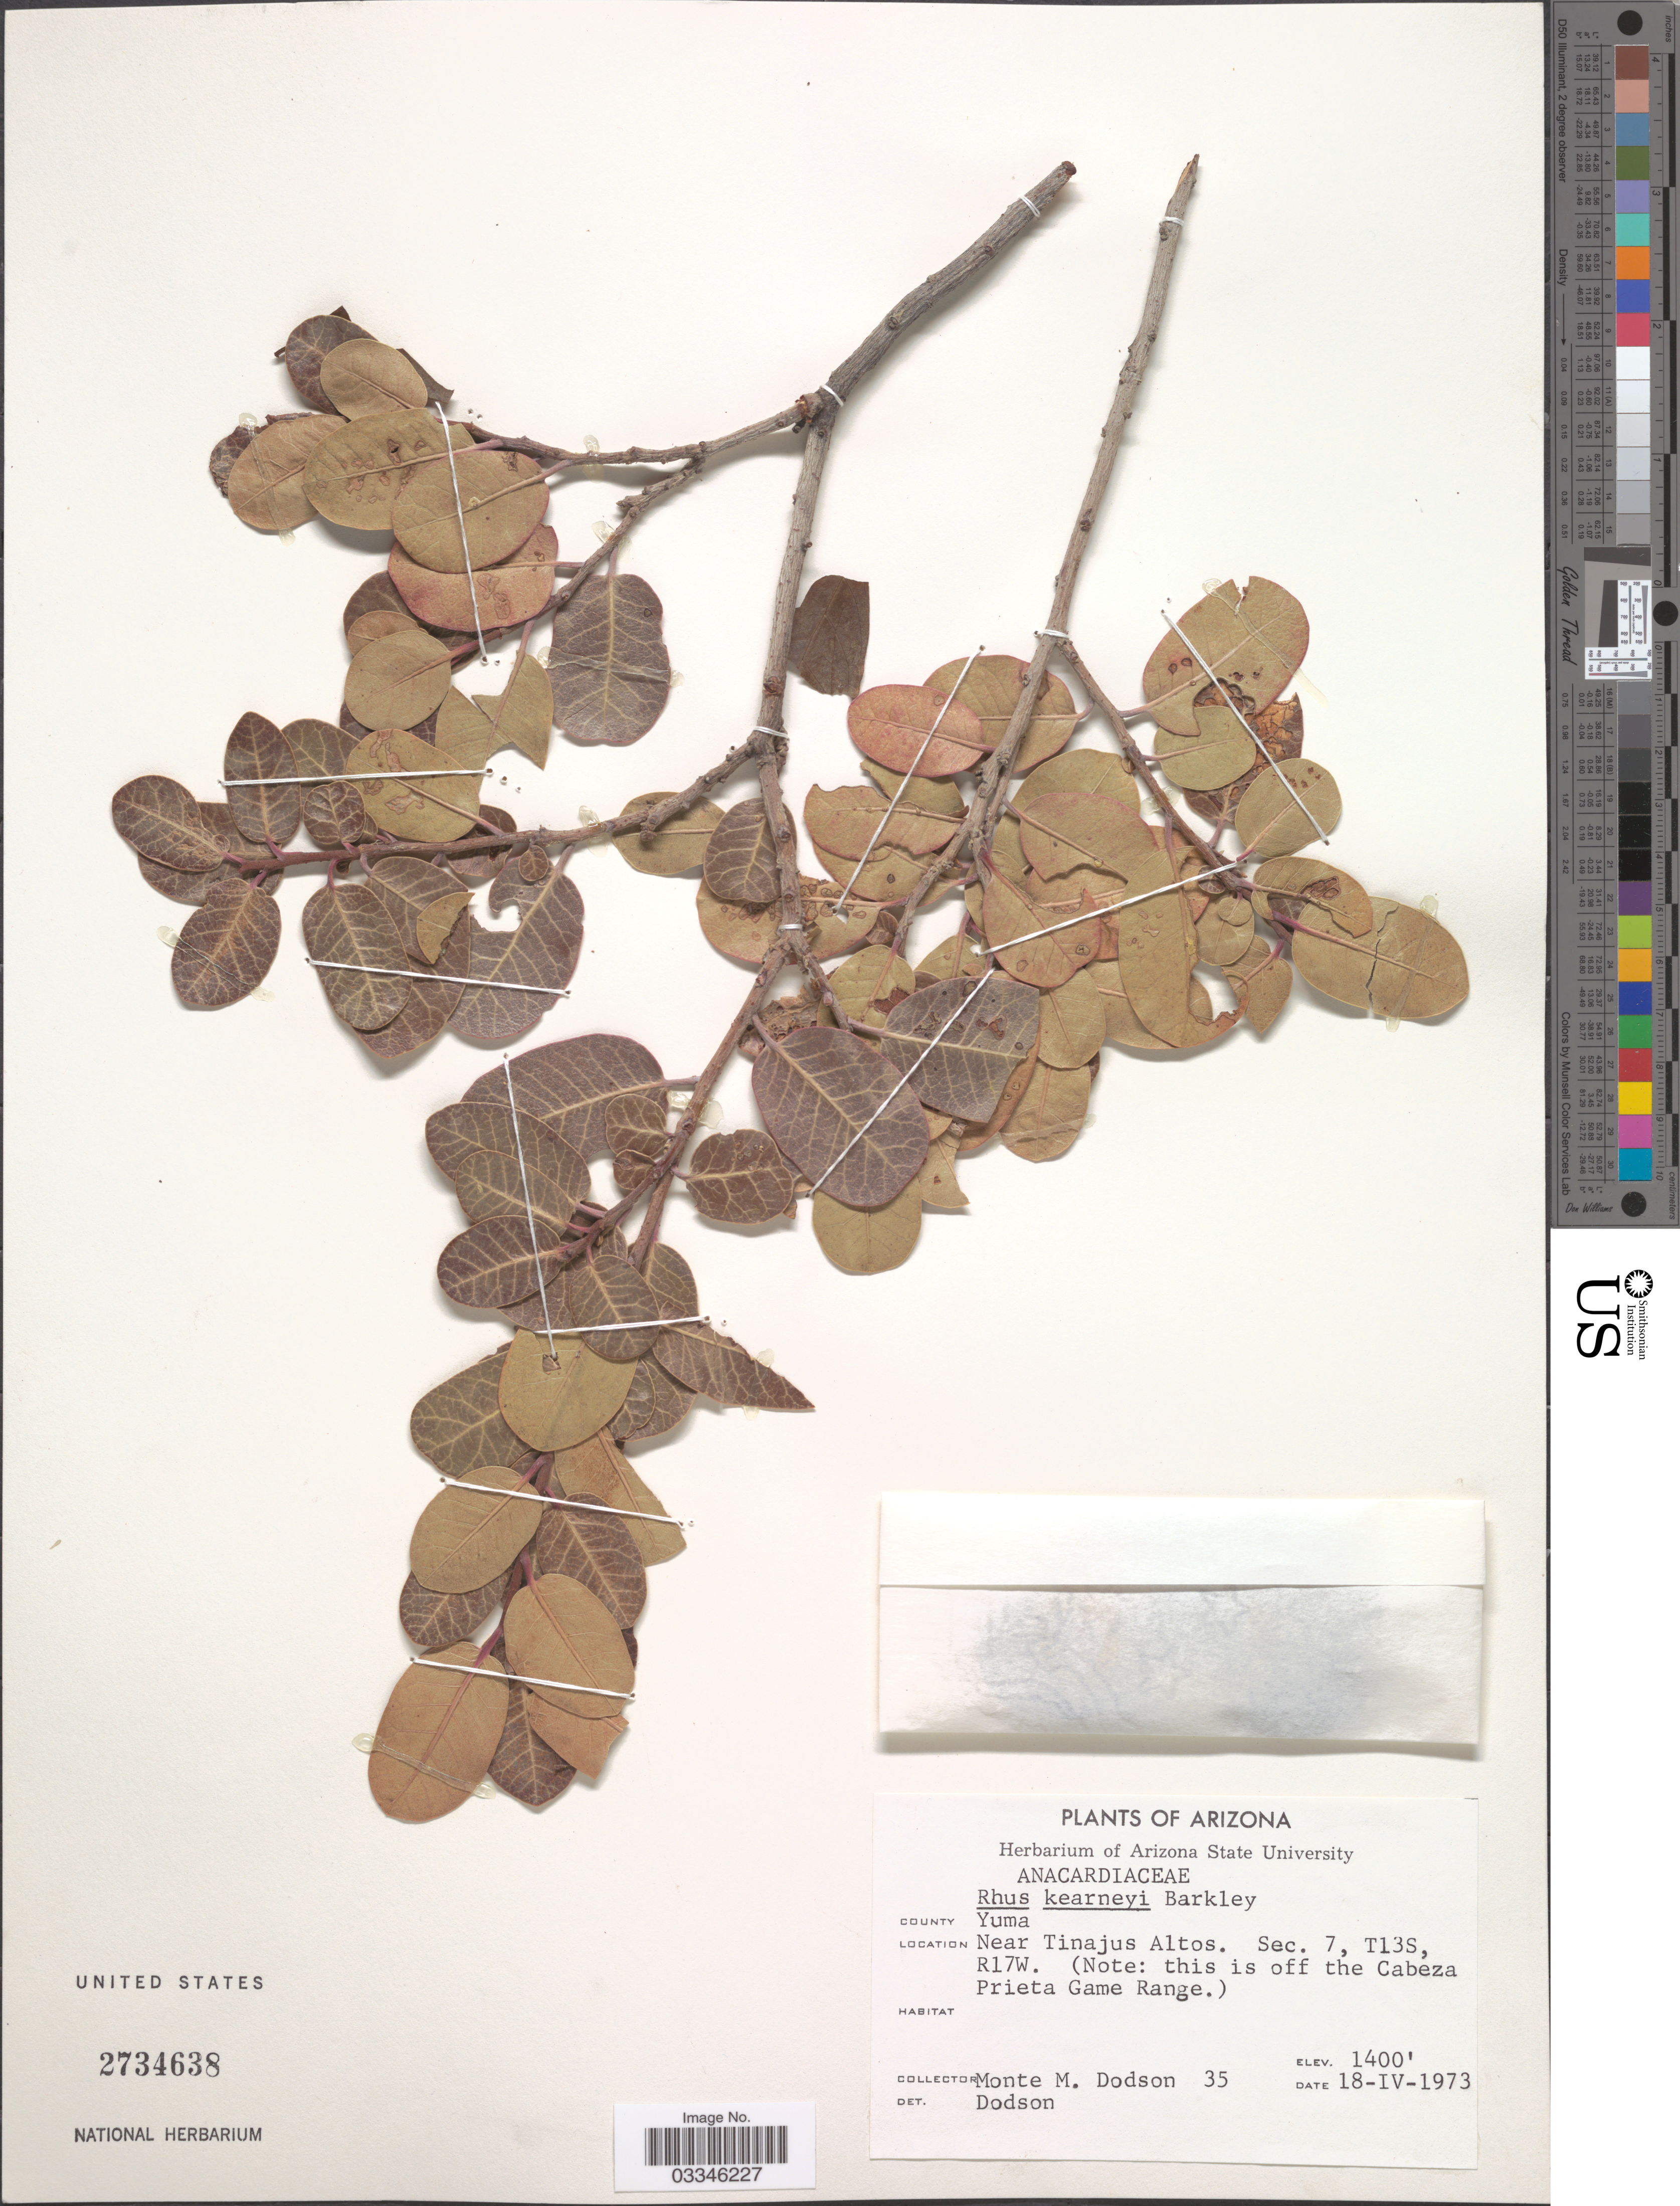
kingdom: Plantae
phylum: Tracheophyta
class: Magnoliopsida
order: Sapindales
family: Anacardiaceae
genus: Rhus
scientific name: Rhus kearneyi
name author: F.A. Barkley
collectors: M. Dodson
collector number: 35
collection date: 1973-04-18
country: United States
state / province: Arizona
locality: County Yuma. Near Tinajus Altos. Sec. 7, T13S, R17W. (Note: this is off the Cabeza Prieta Game Range.).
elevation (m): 427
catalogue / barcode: US 2734638